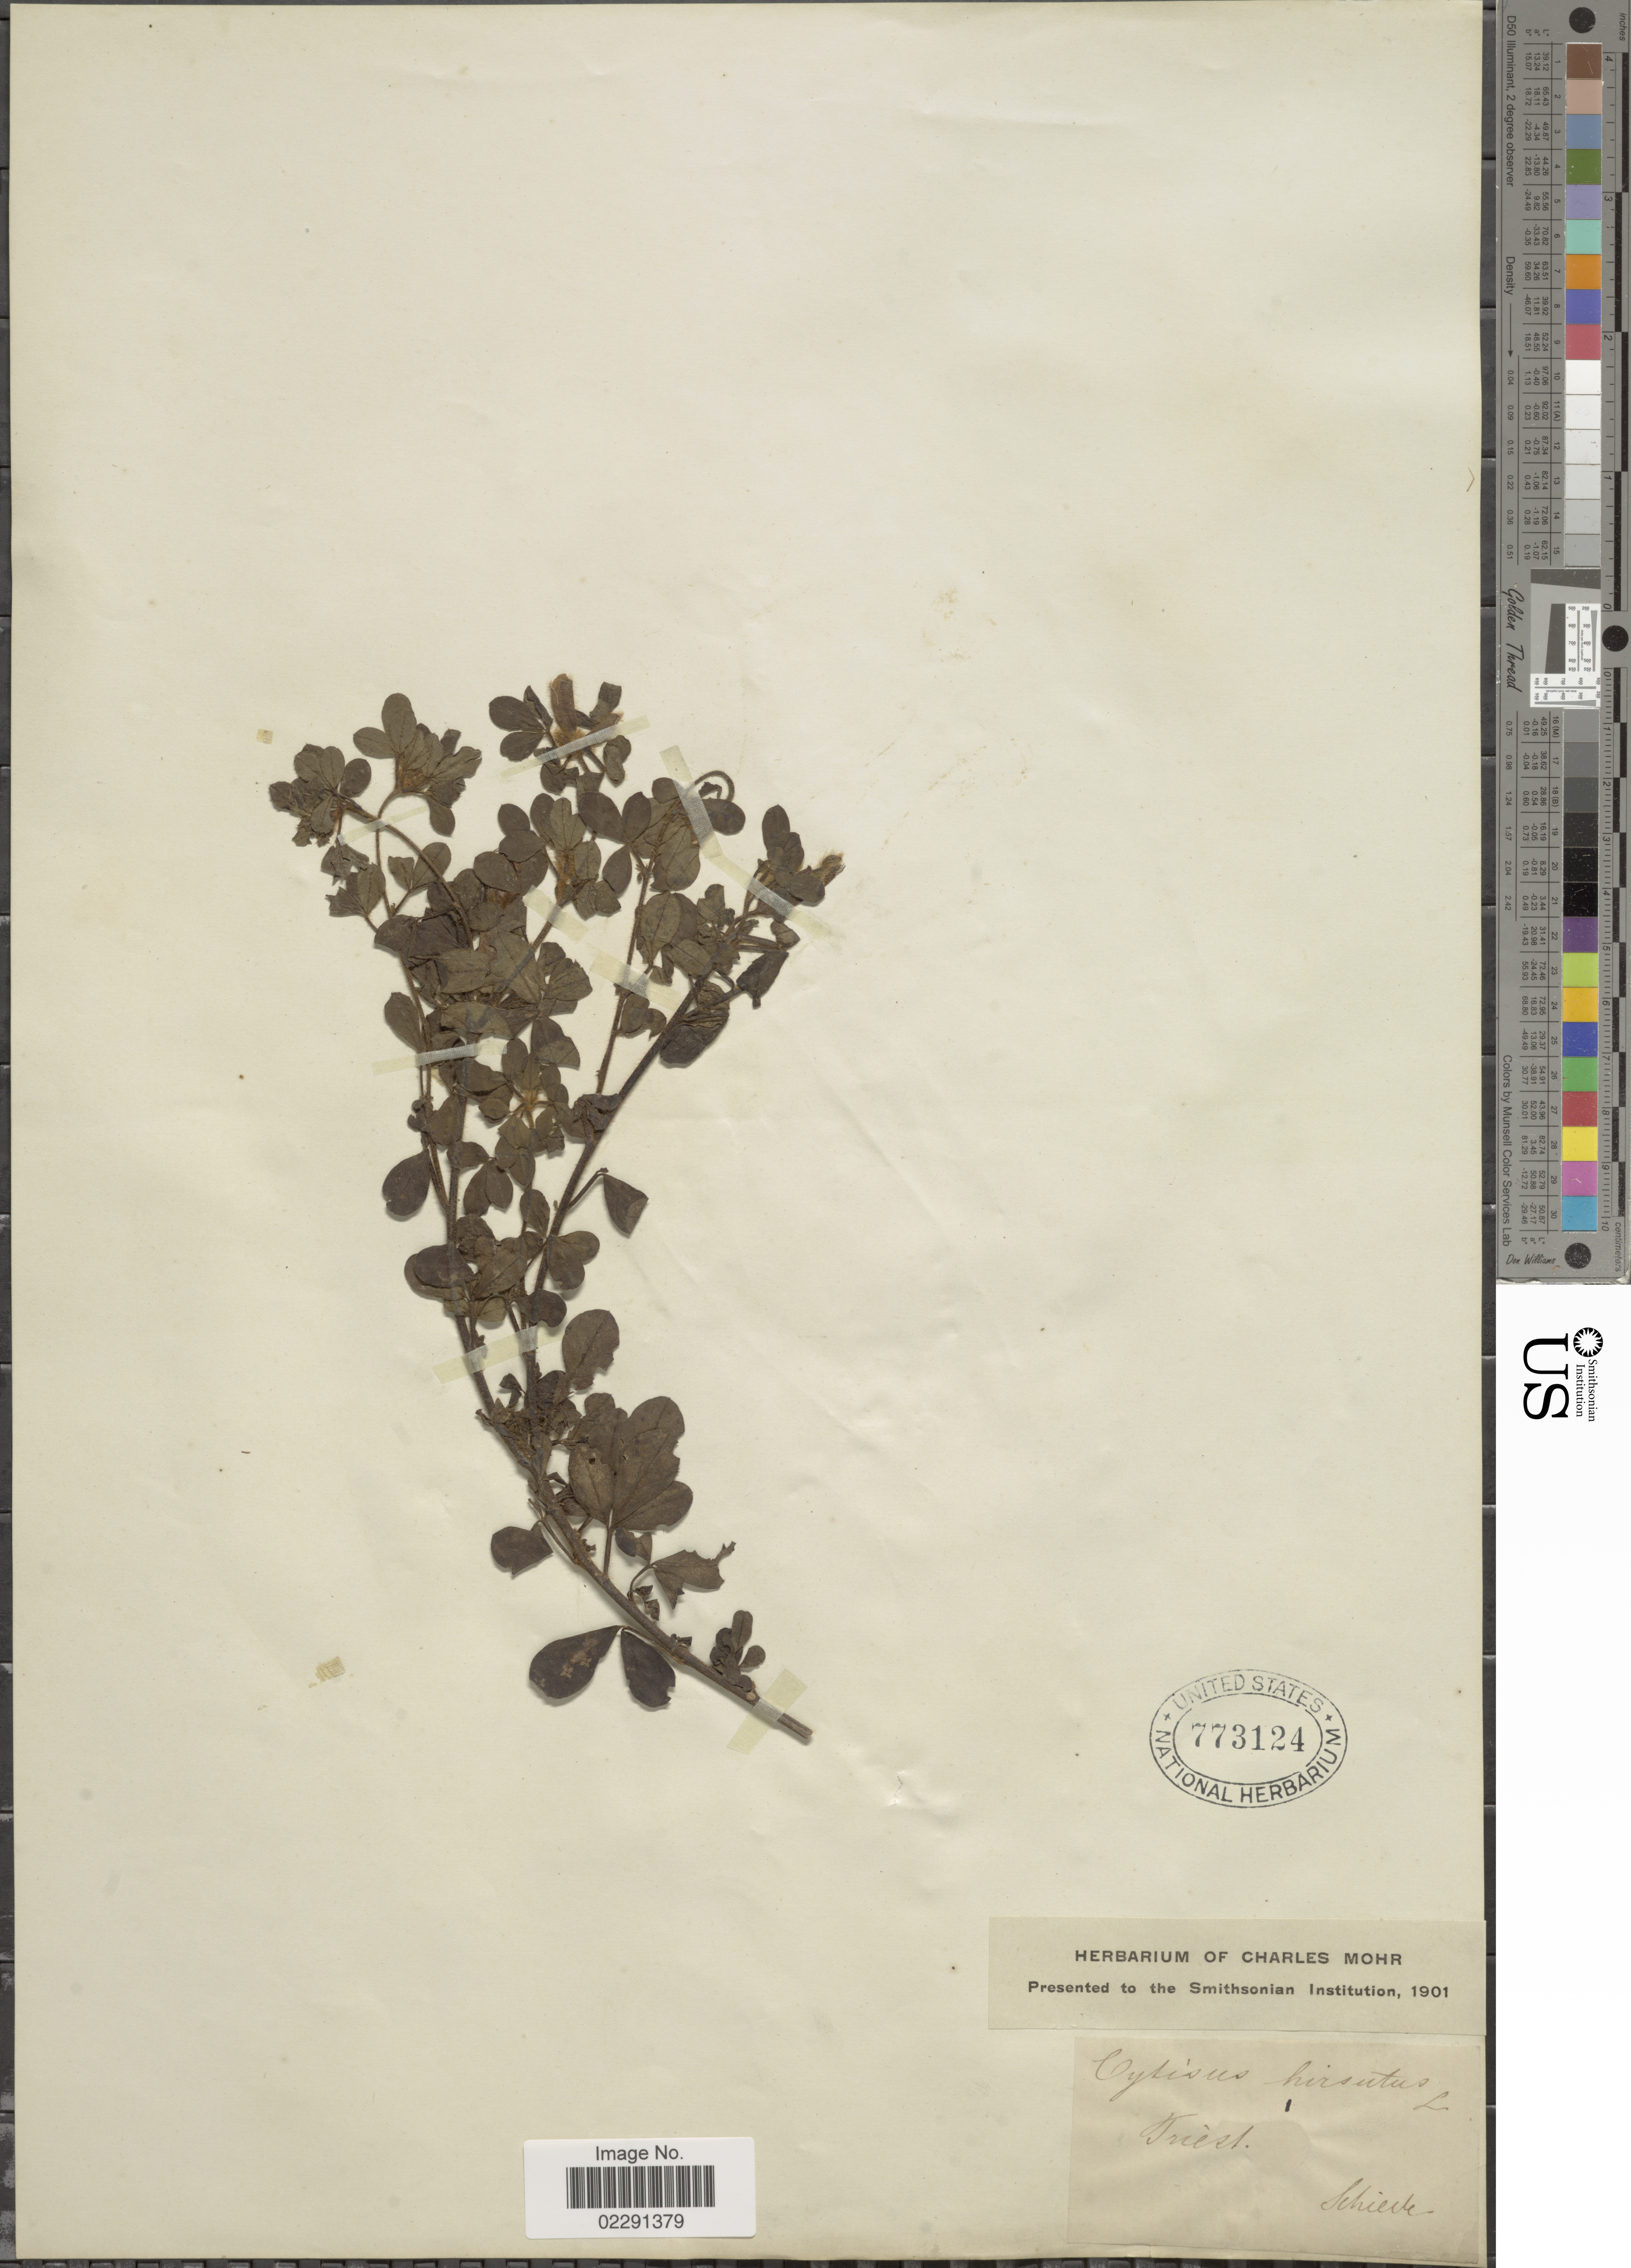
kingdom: Plantae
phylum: Tracheophyta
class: Magnoliopsida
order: Fabales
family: Fabaceae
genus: Cytisus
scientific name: Cytisus hirsutus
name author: L.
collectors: Schiede, --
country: Italy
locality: Triest. [interpreted]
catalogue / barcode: US 773124